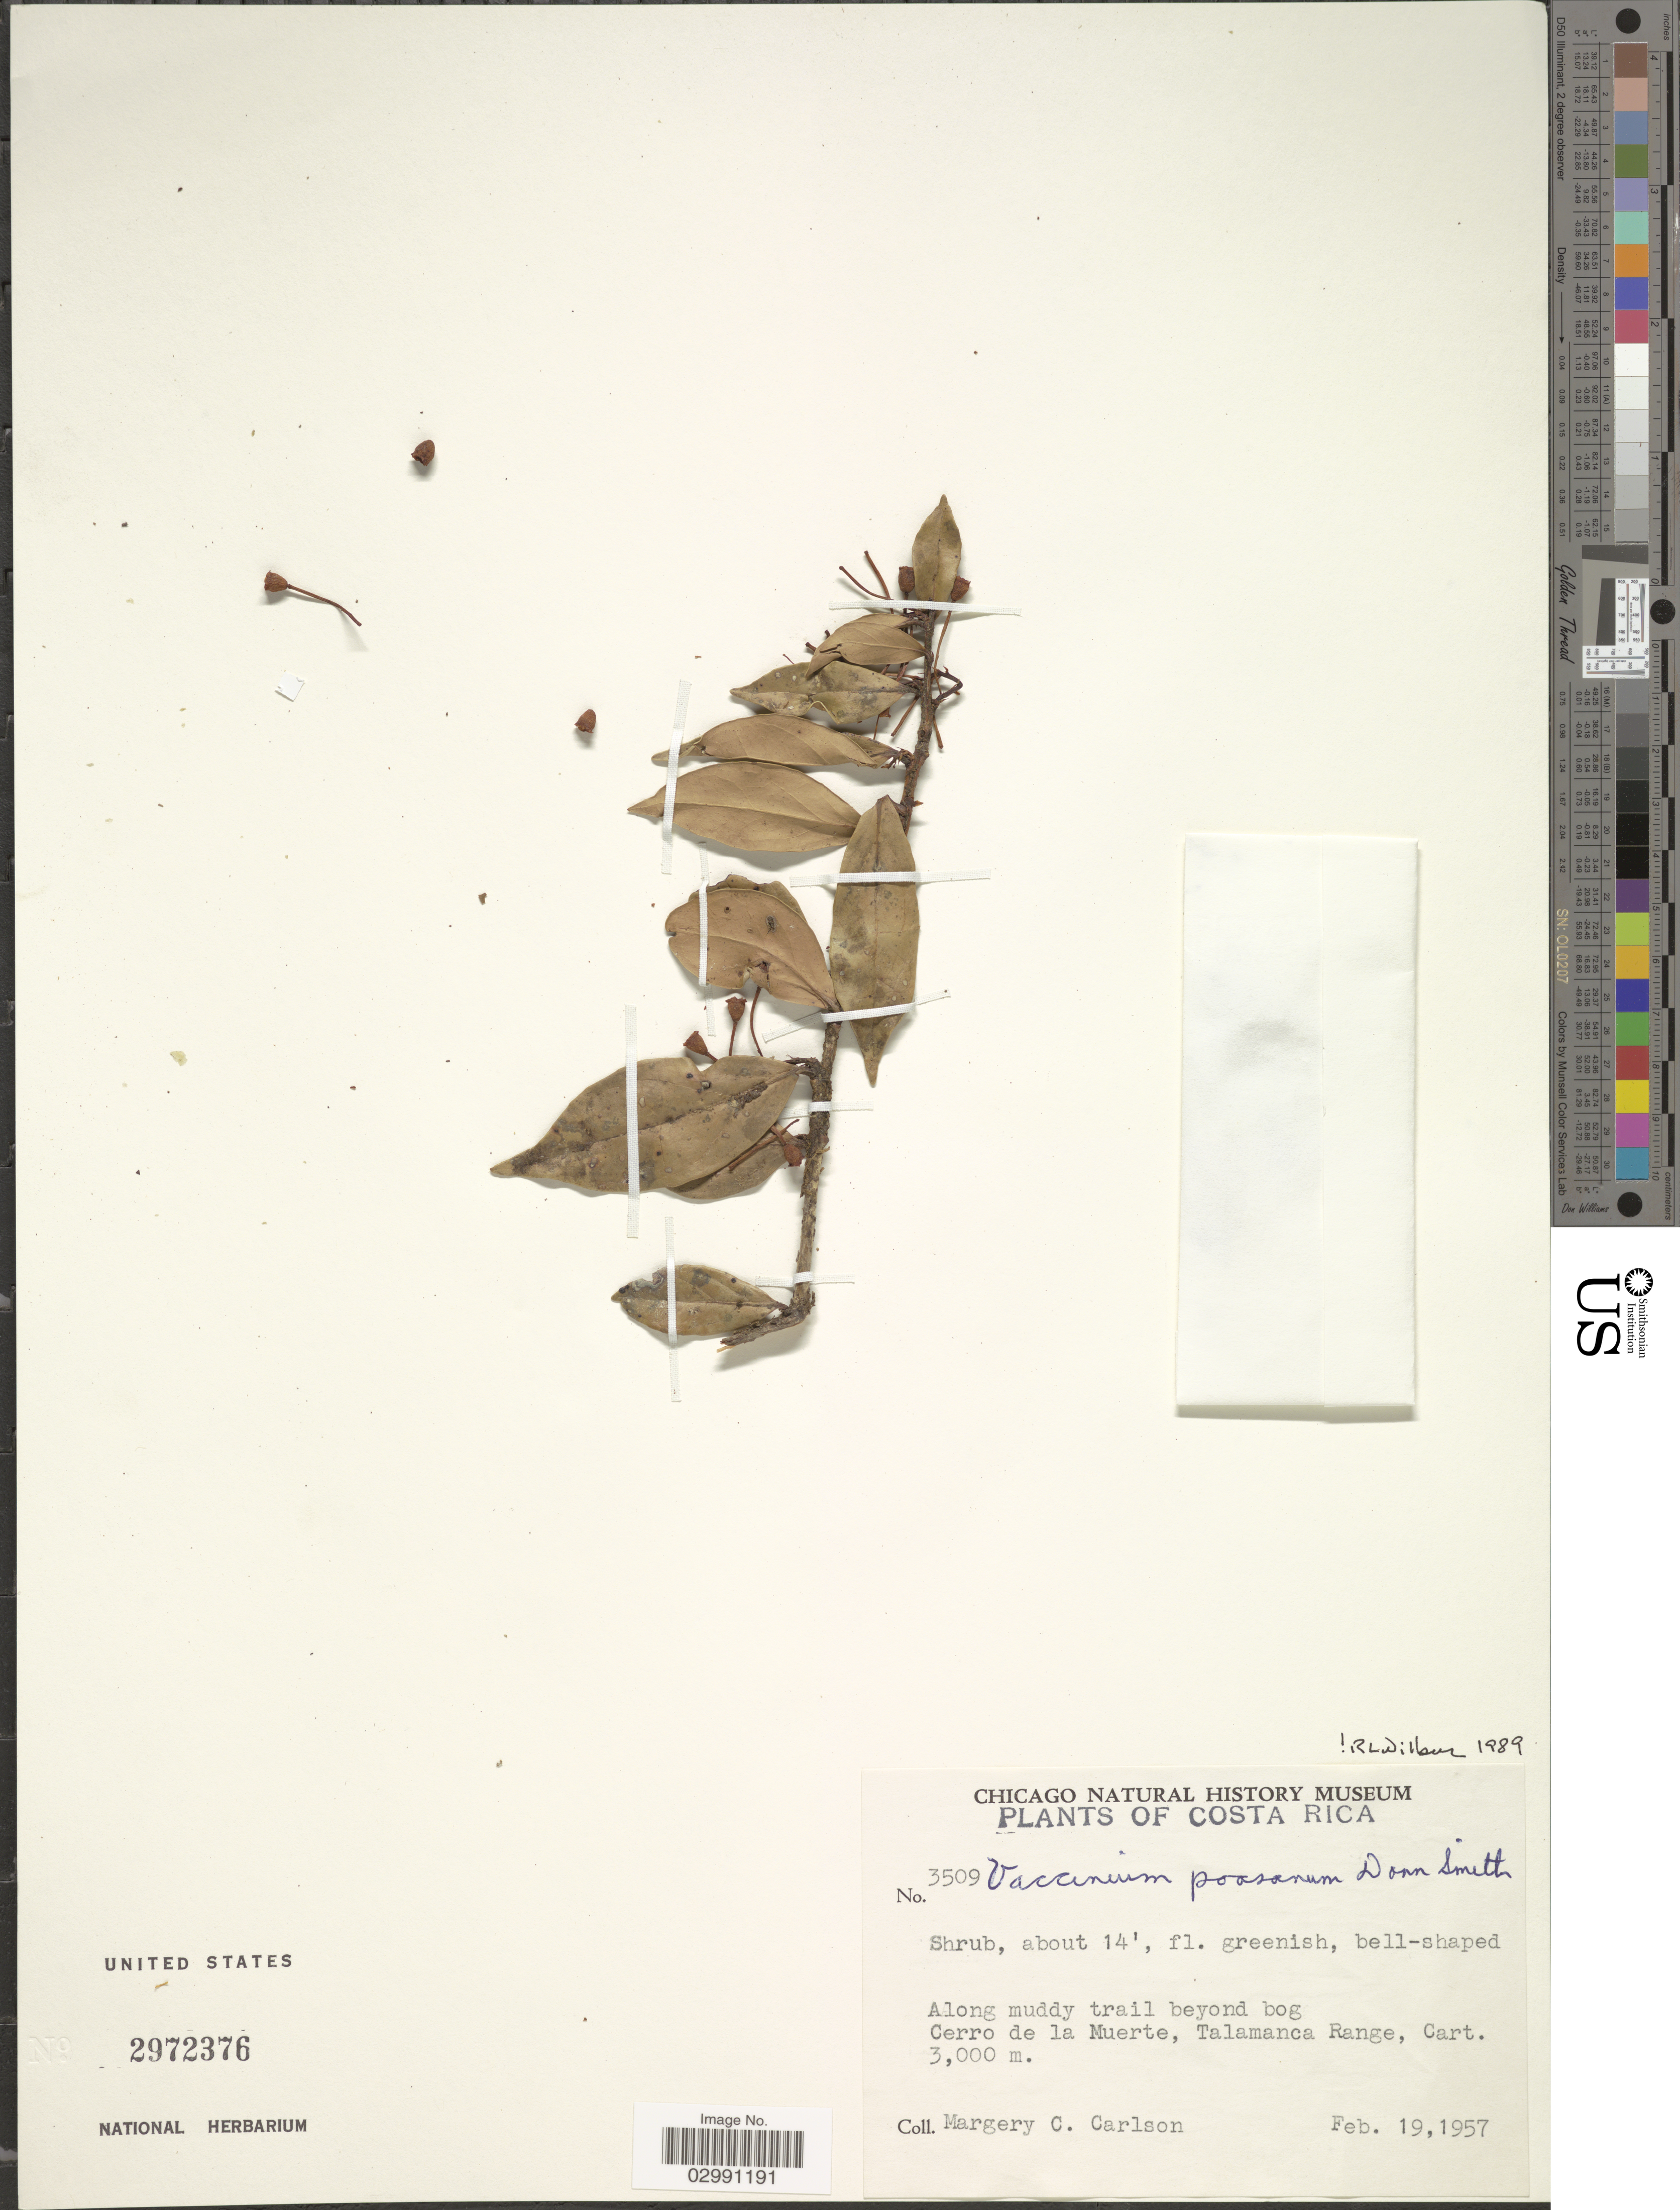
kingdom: Plantae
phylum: Tracheophyta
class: Magnoliopsida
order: Ericales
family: Ericaceae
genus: Vaccinium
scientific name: Vaccinium poasanum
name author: Donn. Sm.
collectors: M. C. Carlson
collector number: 3509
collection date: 1957-02-19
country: Costa Rica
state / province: Cartago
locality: Along muddy trail beyond bog. Cerro de la Muerte, Talamanca Range.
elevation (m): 3000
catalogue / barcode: US 2972376